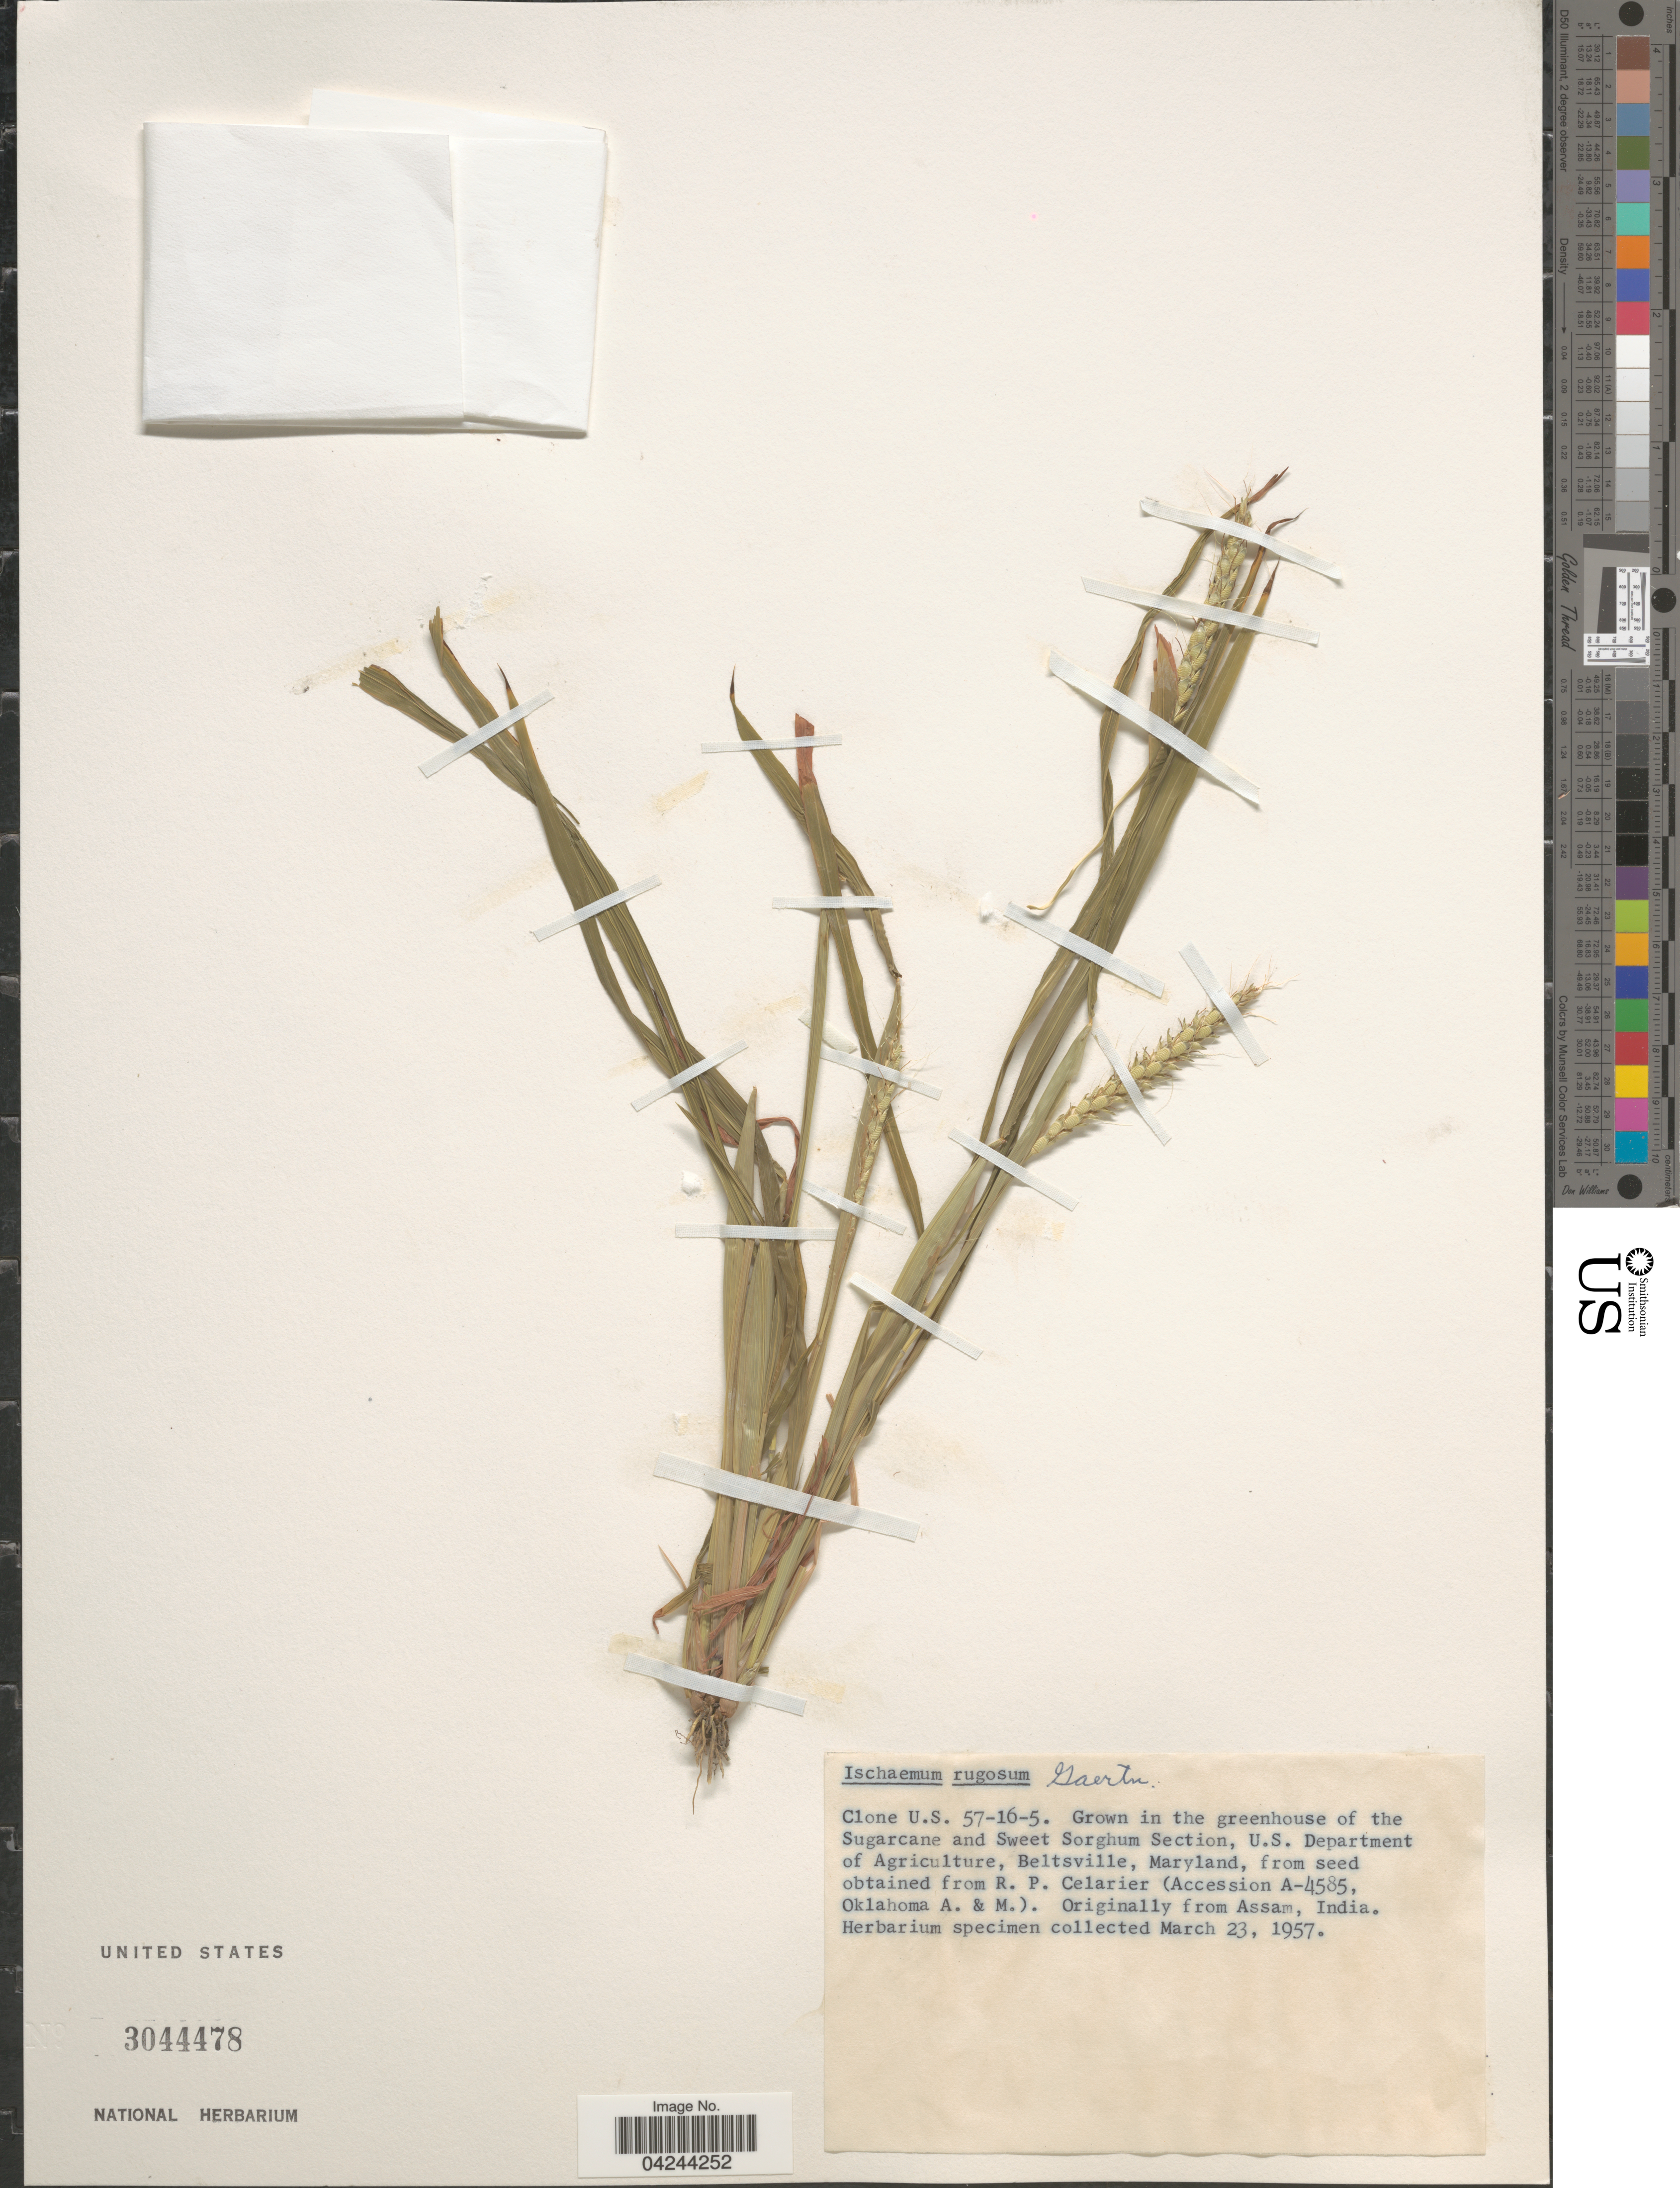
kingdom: Plantae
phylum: Tracheophyta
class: Liliopsida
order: Poales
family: Poaceae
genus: Ischaemum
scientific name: Ischaemum rugosum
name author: Salisb.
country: United States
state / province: Maryland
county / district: Prince George's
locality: In the greenhouse of the Sugarcane and Sweet Sorghum Section, U.S. Department of Agriculture, Beltsville.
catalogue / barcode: US 3044478